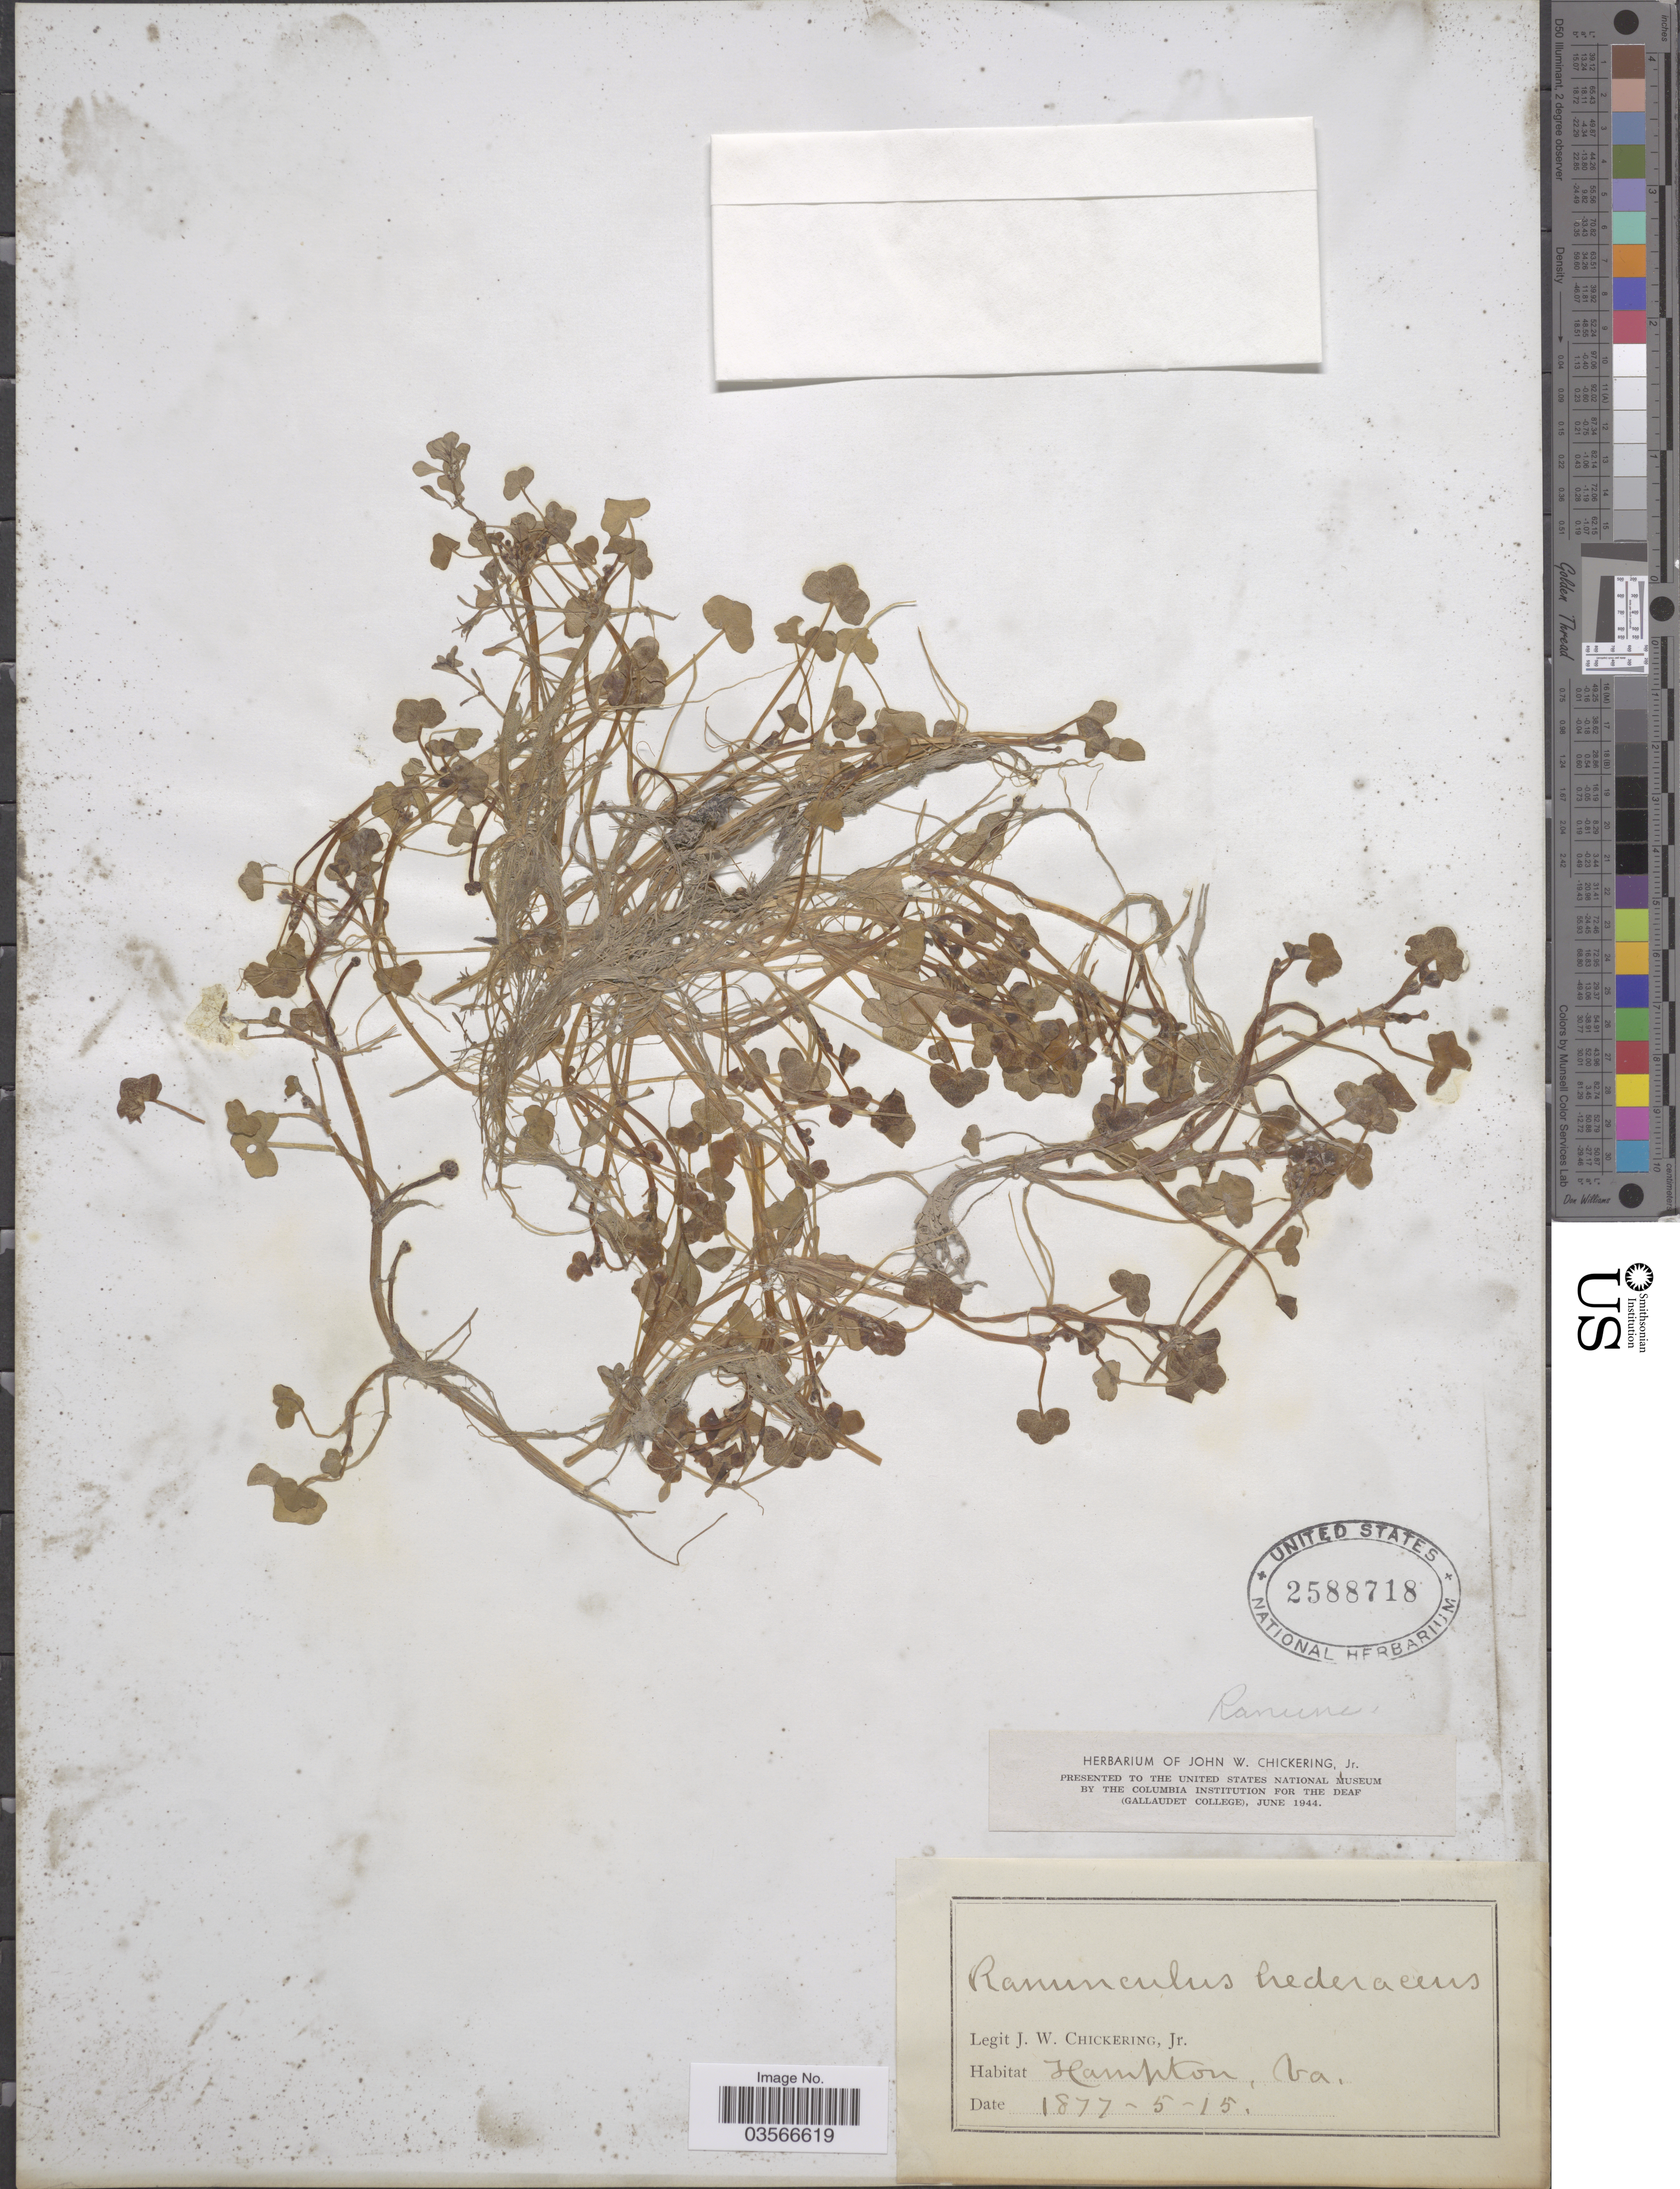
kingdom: Plantae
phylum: Tracheophyta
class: Magnoliopsida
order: Ranunculales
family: Ranunculaceae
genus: Ranunculus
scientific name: Ranunculus hederaceus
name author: L.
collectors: J. Chickering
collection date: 1877-05-15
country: United States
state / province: Virginia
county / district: City of Hampton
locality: Hampton.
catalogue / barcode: US 2588718